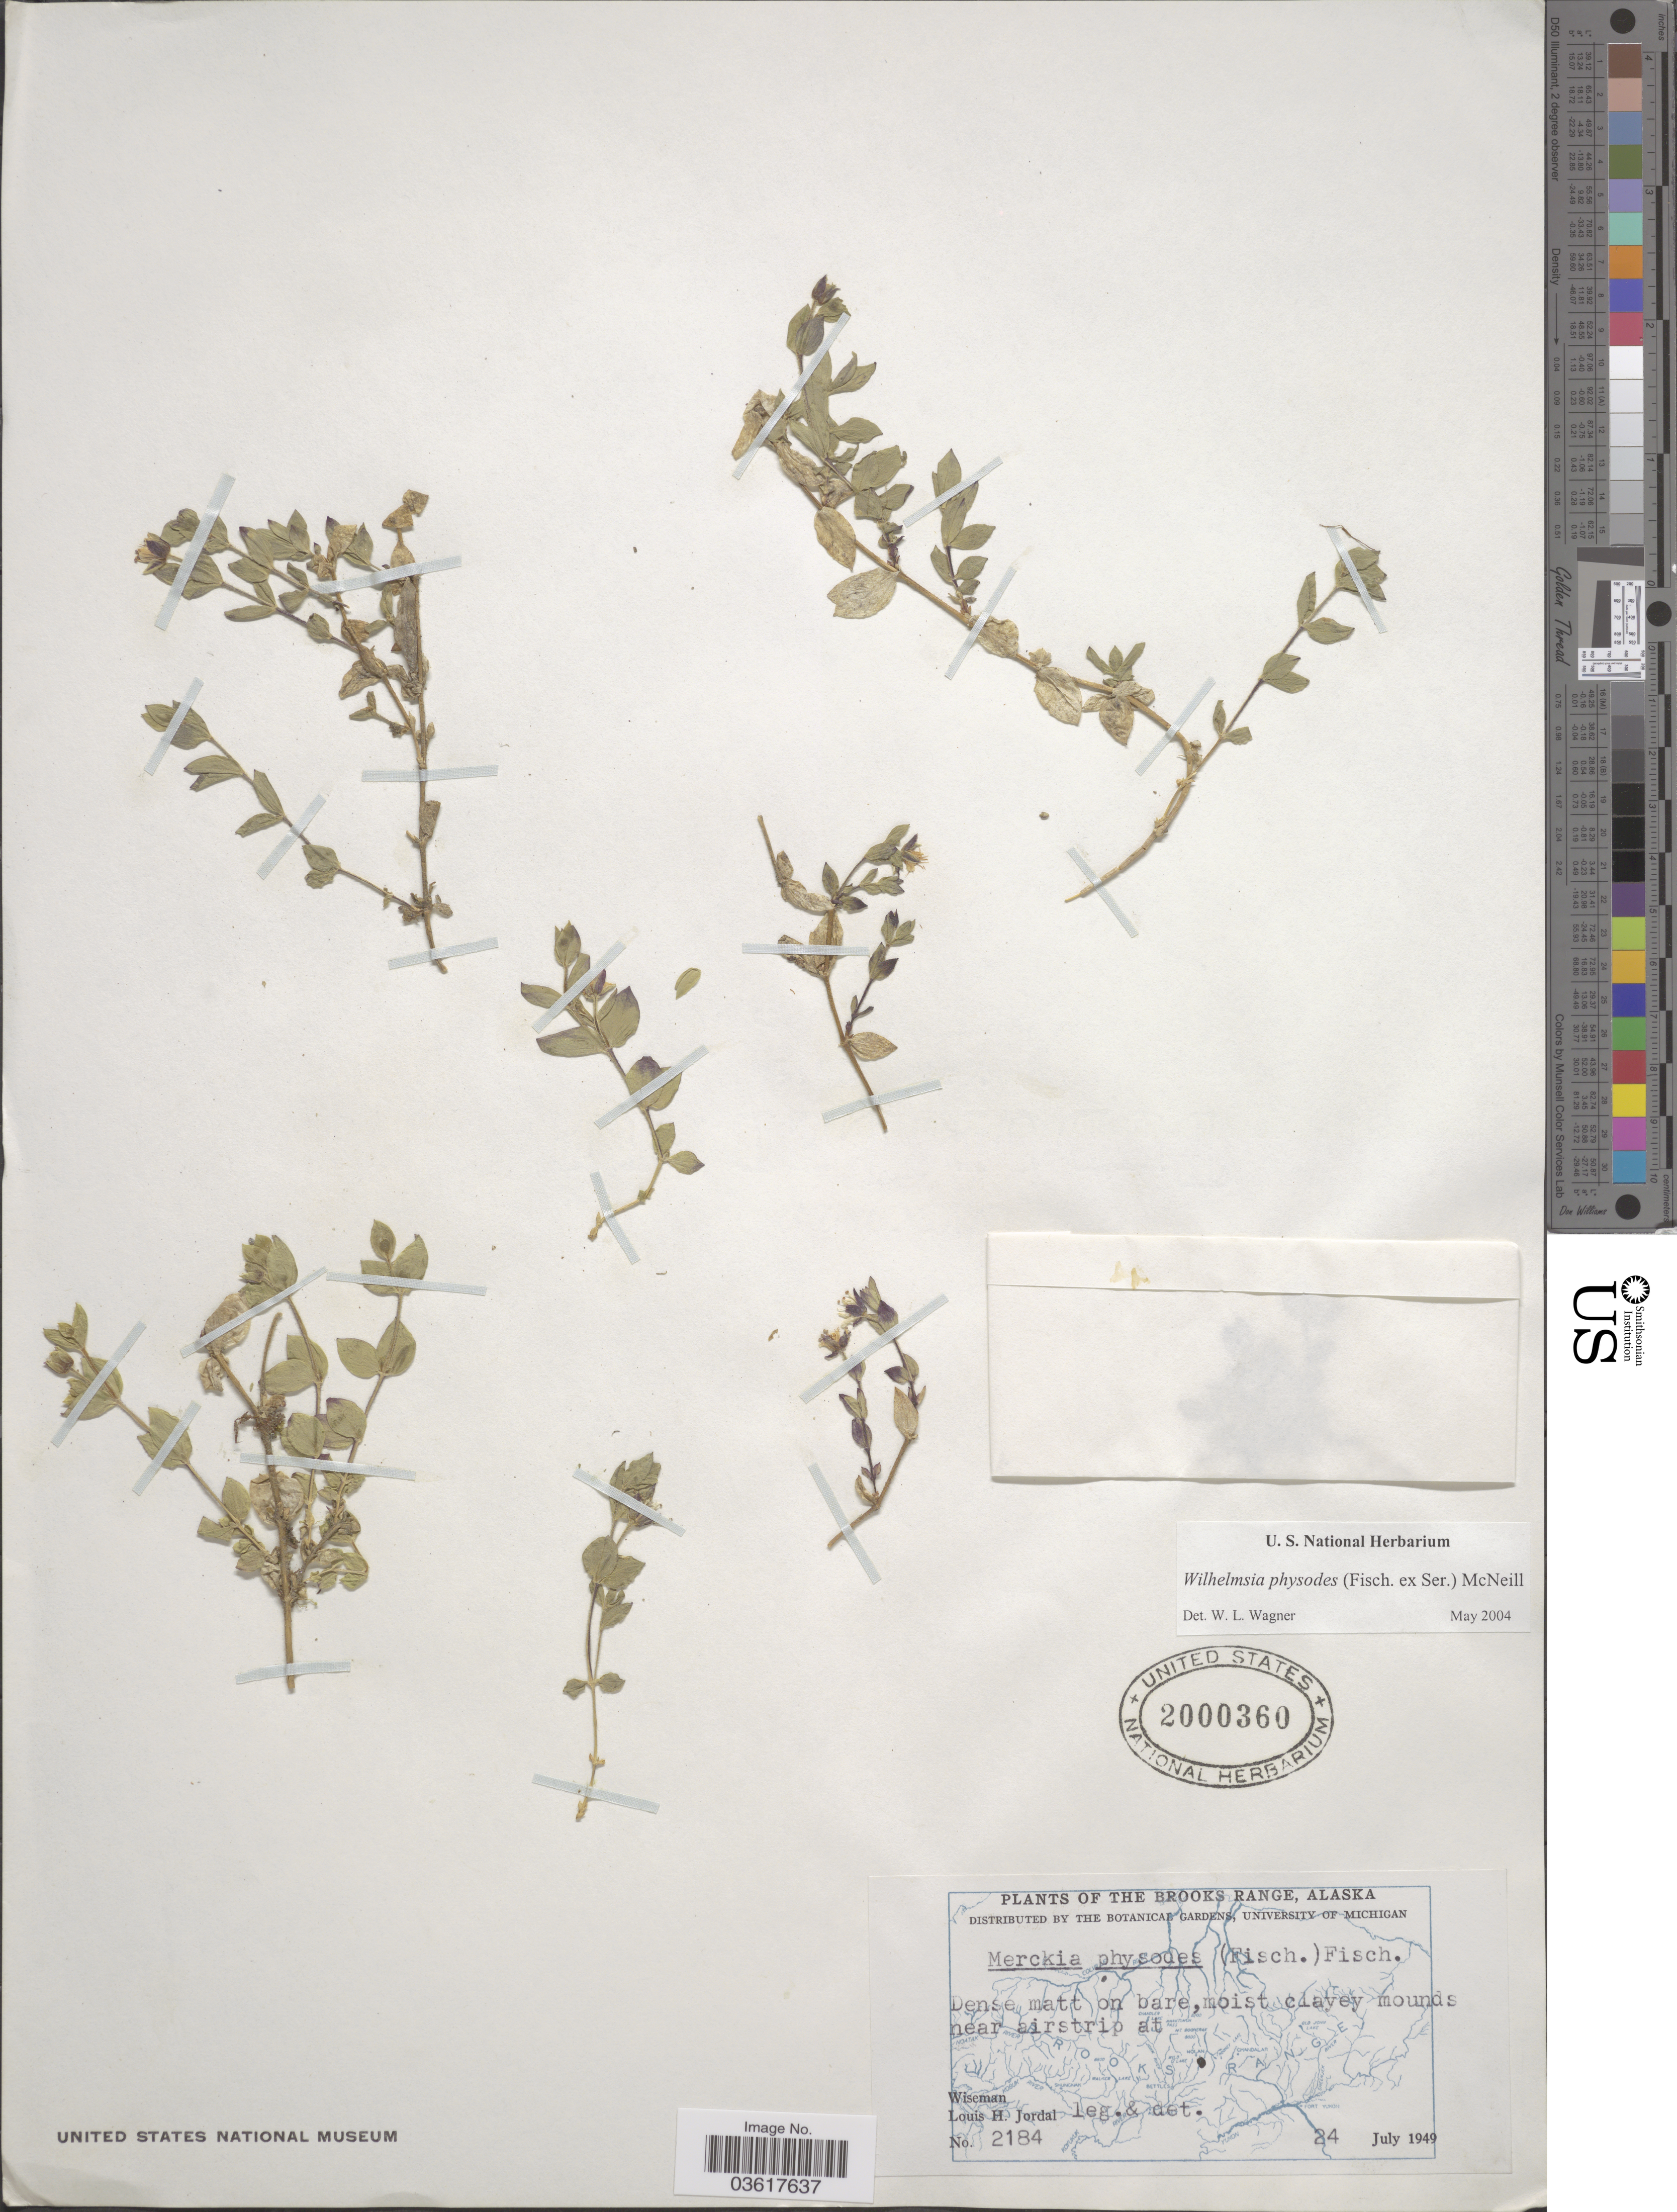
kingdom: Plantae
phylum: Tracheophyta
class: Magnoliopsida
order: Caryophyllales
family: Caryophyllaceae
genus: Wilhelmsia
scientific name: Wilhelmsia sp.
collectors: L. Jordal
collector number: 2184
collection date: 1949-07-24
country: United States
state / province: Alaska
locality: The Brooks Range. Dense matt on bare, moist clayey mounds near airstrip at Wiseman.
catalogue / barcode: US 2000360